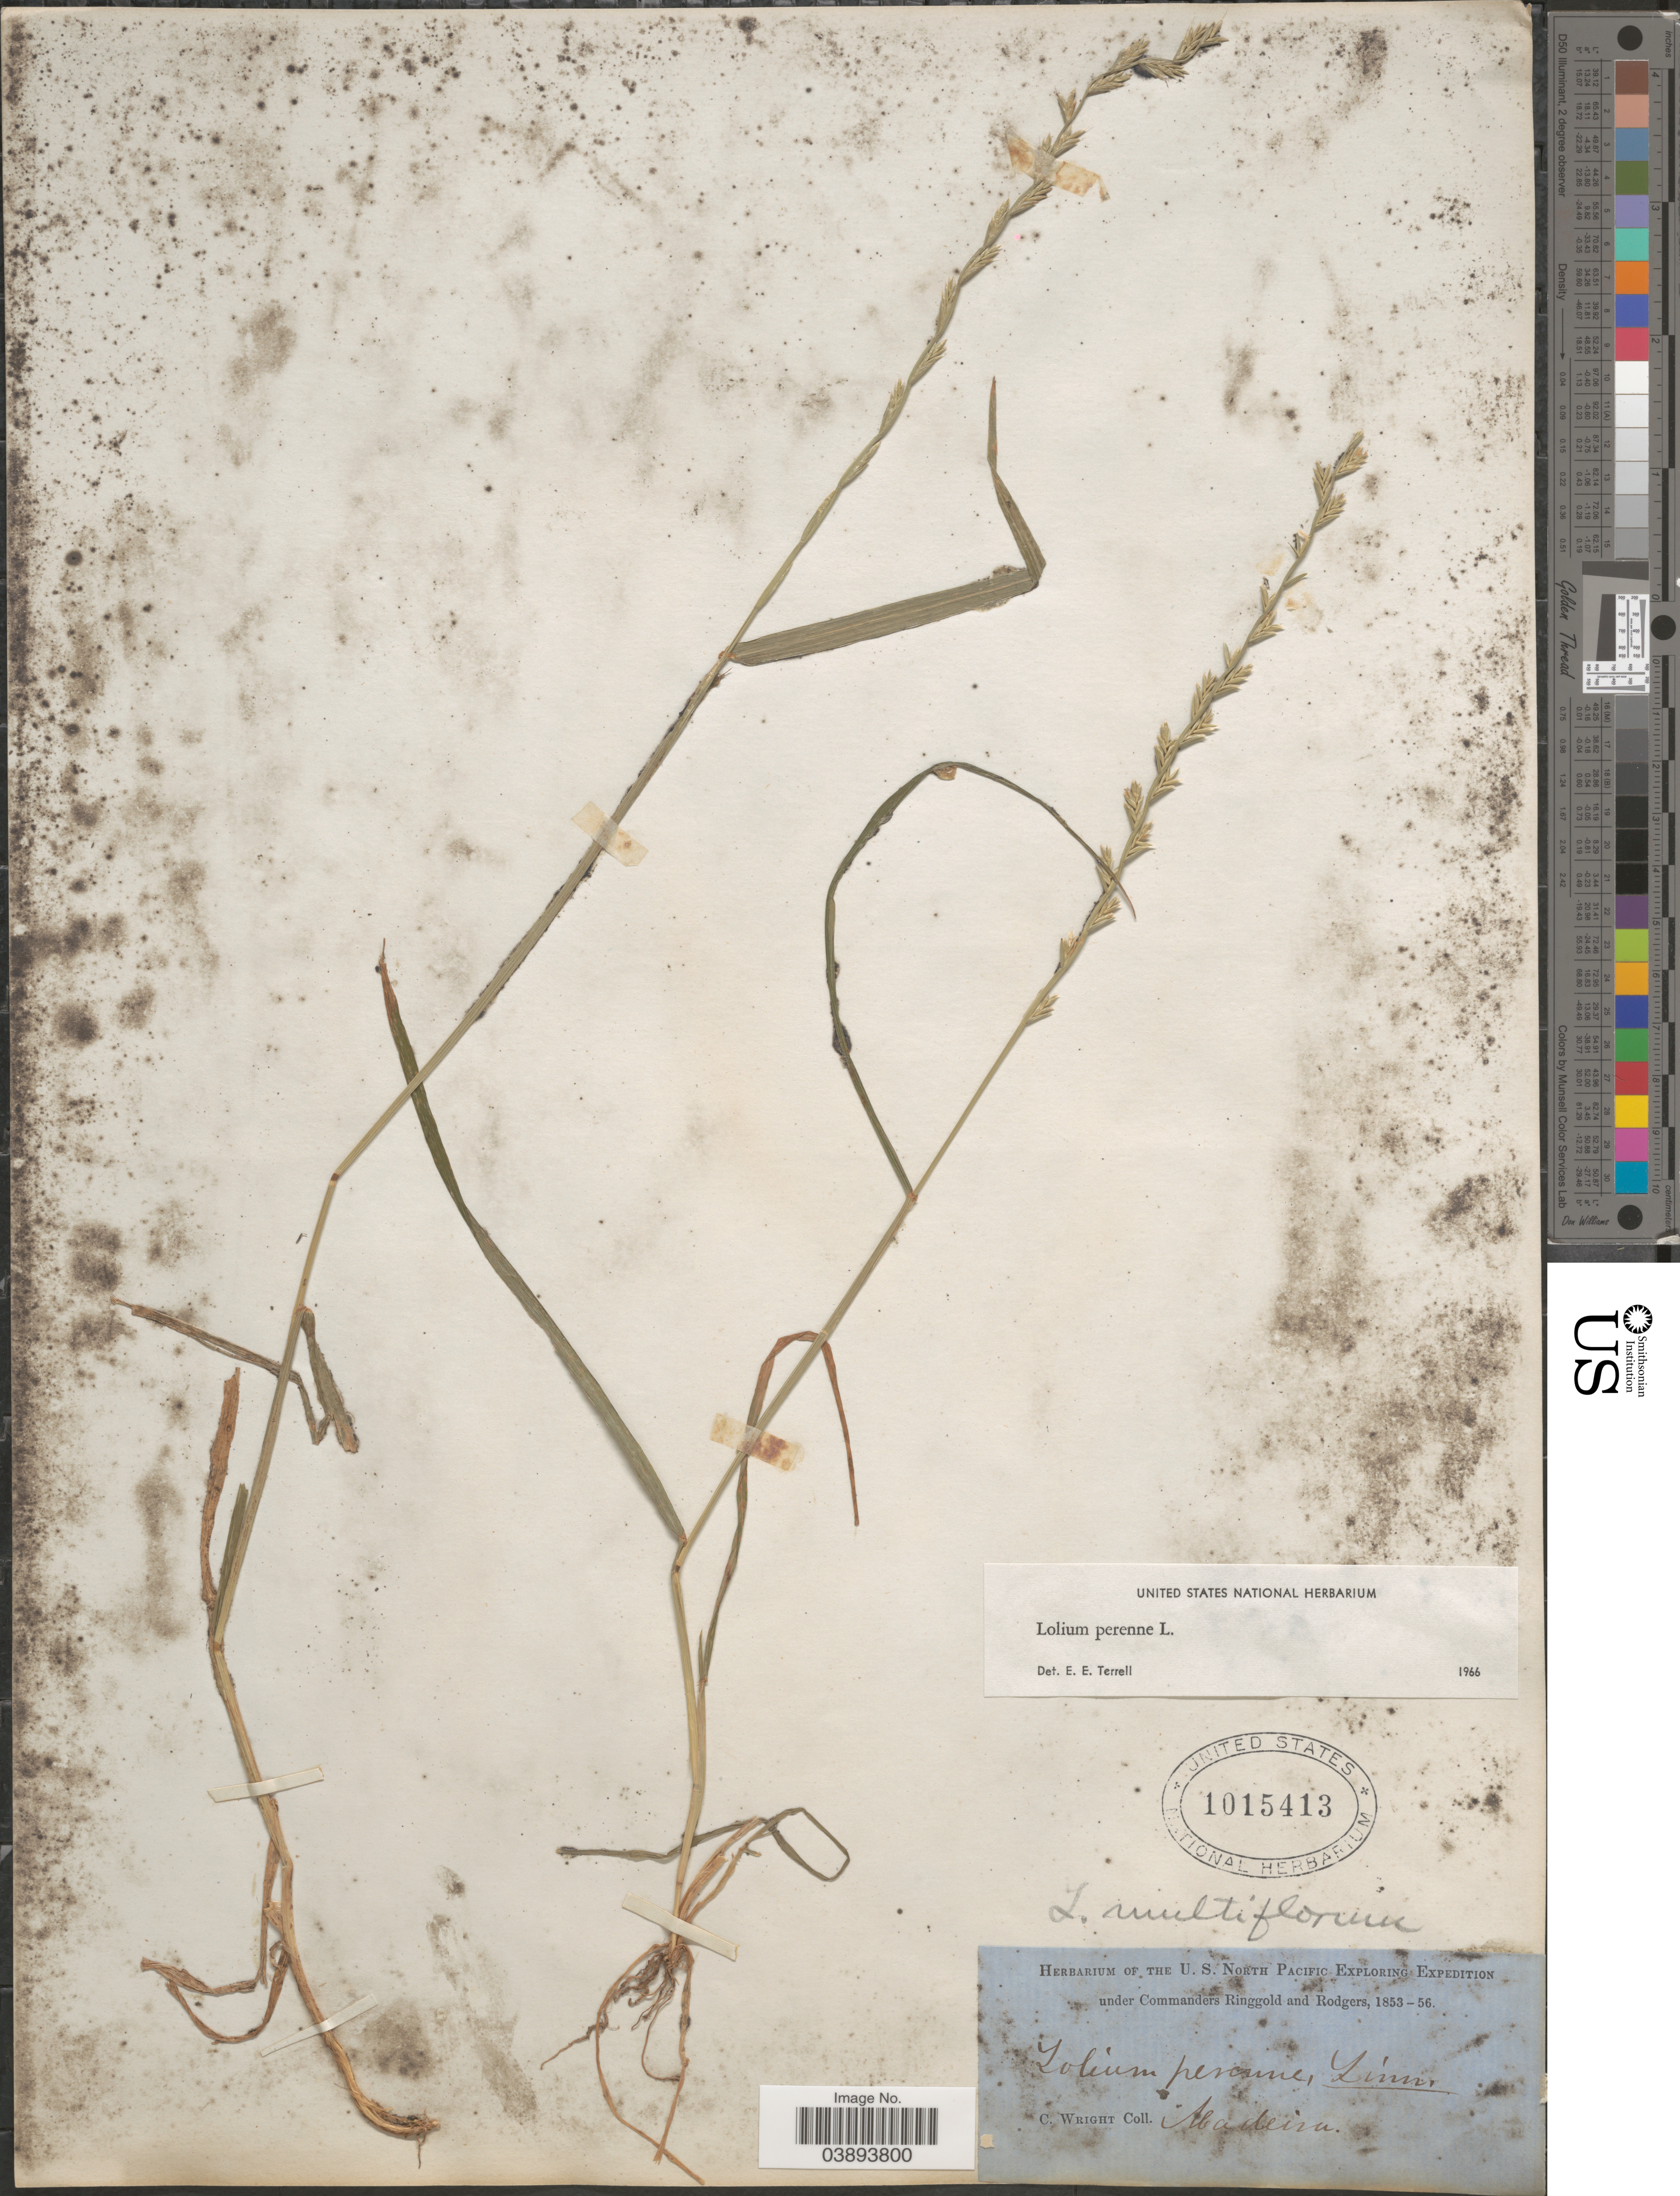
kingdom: Plantae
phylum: Tracheophyta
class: Liliopsida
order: Poales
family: Poaceae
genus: Lolium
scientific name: Lolium perenne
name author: L.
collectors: C. Wright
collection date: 1853/1856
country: Portugal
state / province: Madeira (Aut. Reg.)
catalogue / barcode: US 1015413